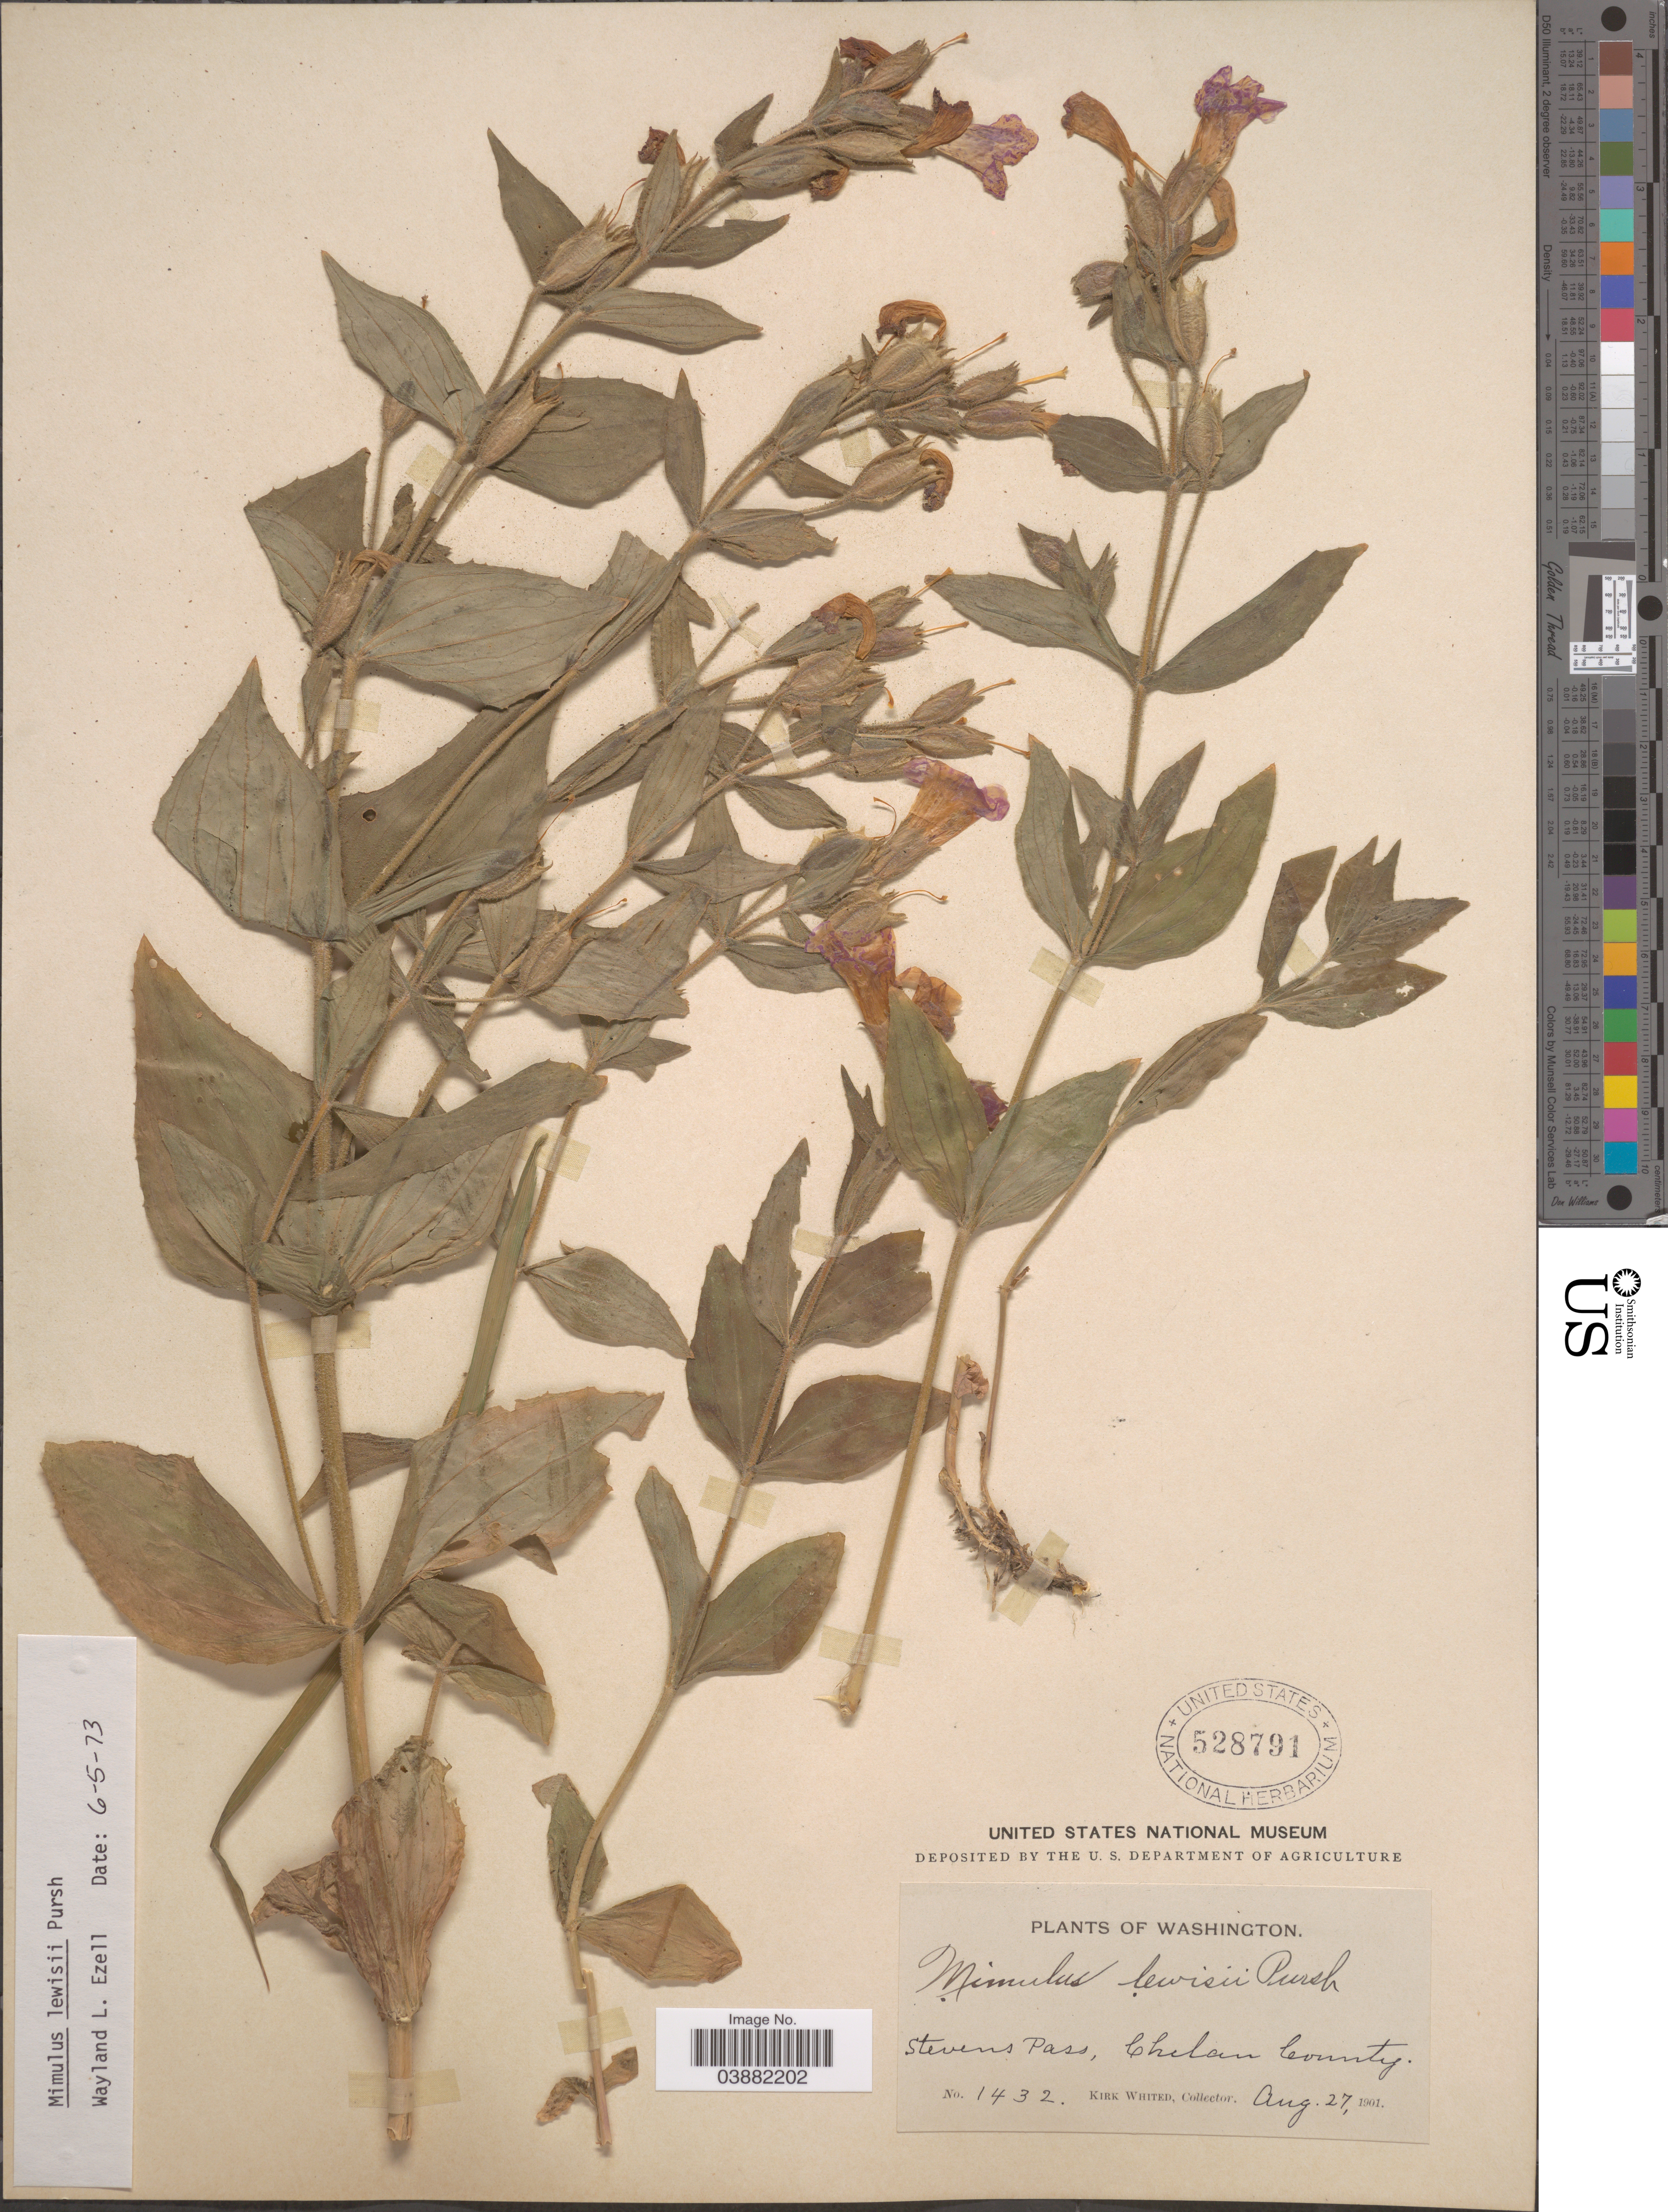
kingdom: Plantae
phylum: Tracheophyta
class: Magnoliopsida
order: Lamiales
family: Phrymaceae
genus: Mimulus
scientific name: Mimulus lewisii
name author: Pursh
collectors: K. Whited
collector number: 1432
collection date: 1901-08-27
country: United States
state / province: Washington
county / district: Chelan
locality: Stevens Pass, Chelan County.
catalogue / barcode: US 528791